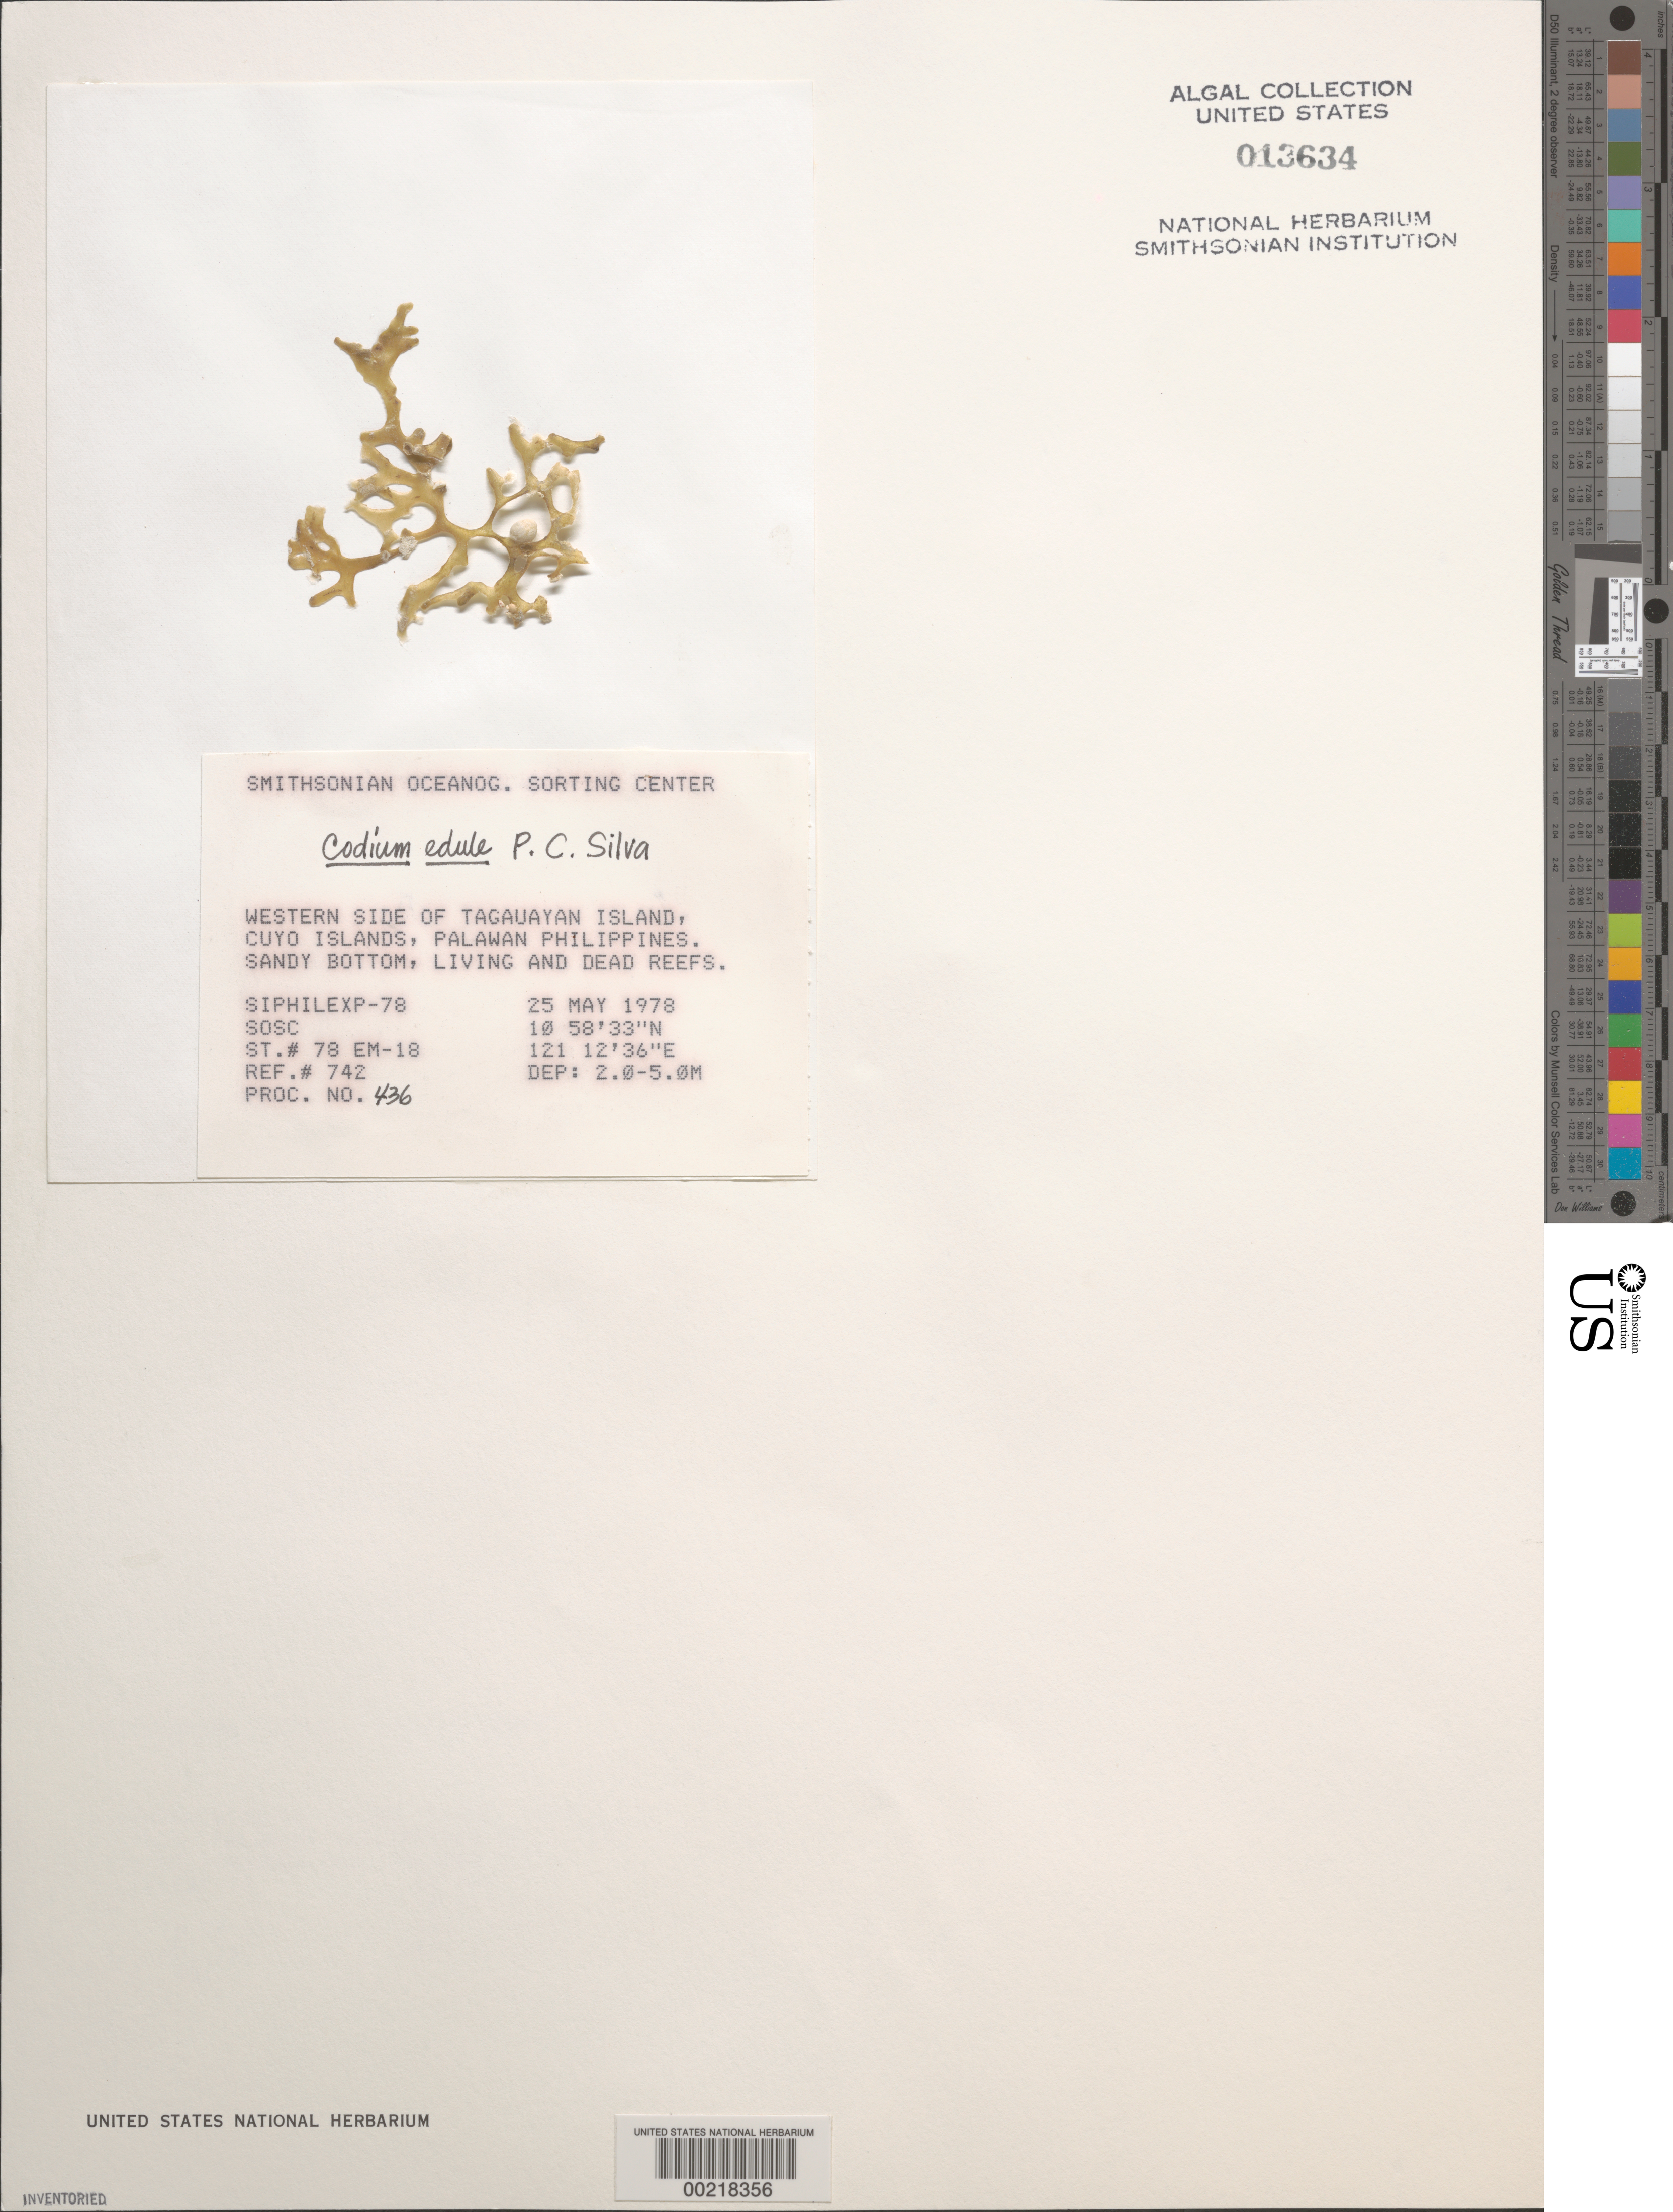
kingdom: Plantae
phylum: Chlorophyta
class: Ulvophyceae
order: Bryopsidales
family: Codiaceae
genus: Codium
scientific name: Codium edule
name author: P.C. Silva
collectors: SOSC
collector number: Station 78 Em-18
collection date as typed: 25 May 1978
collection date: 1978-05-25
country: Philippines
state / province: Mimaropa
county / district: Palawan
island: Tagauayan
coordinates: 10 58' 33" N, 121 12' 36" E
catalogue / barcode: US 13634